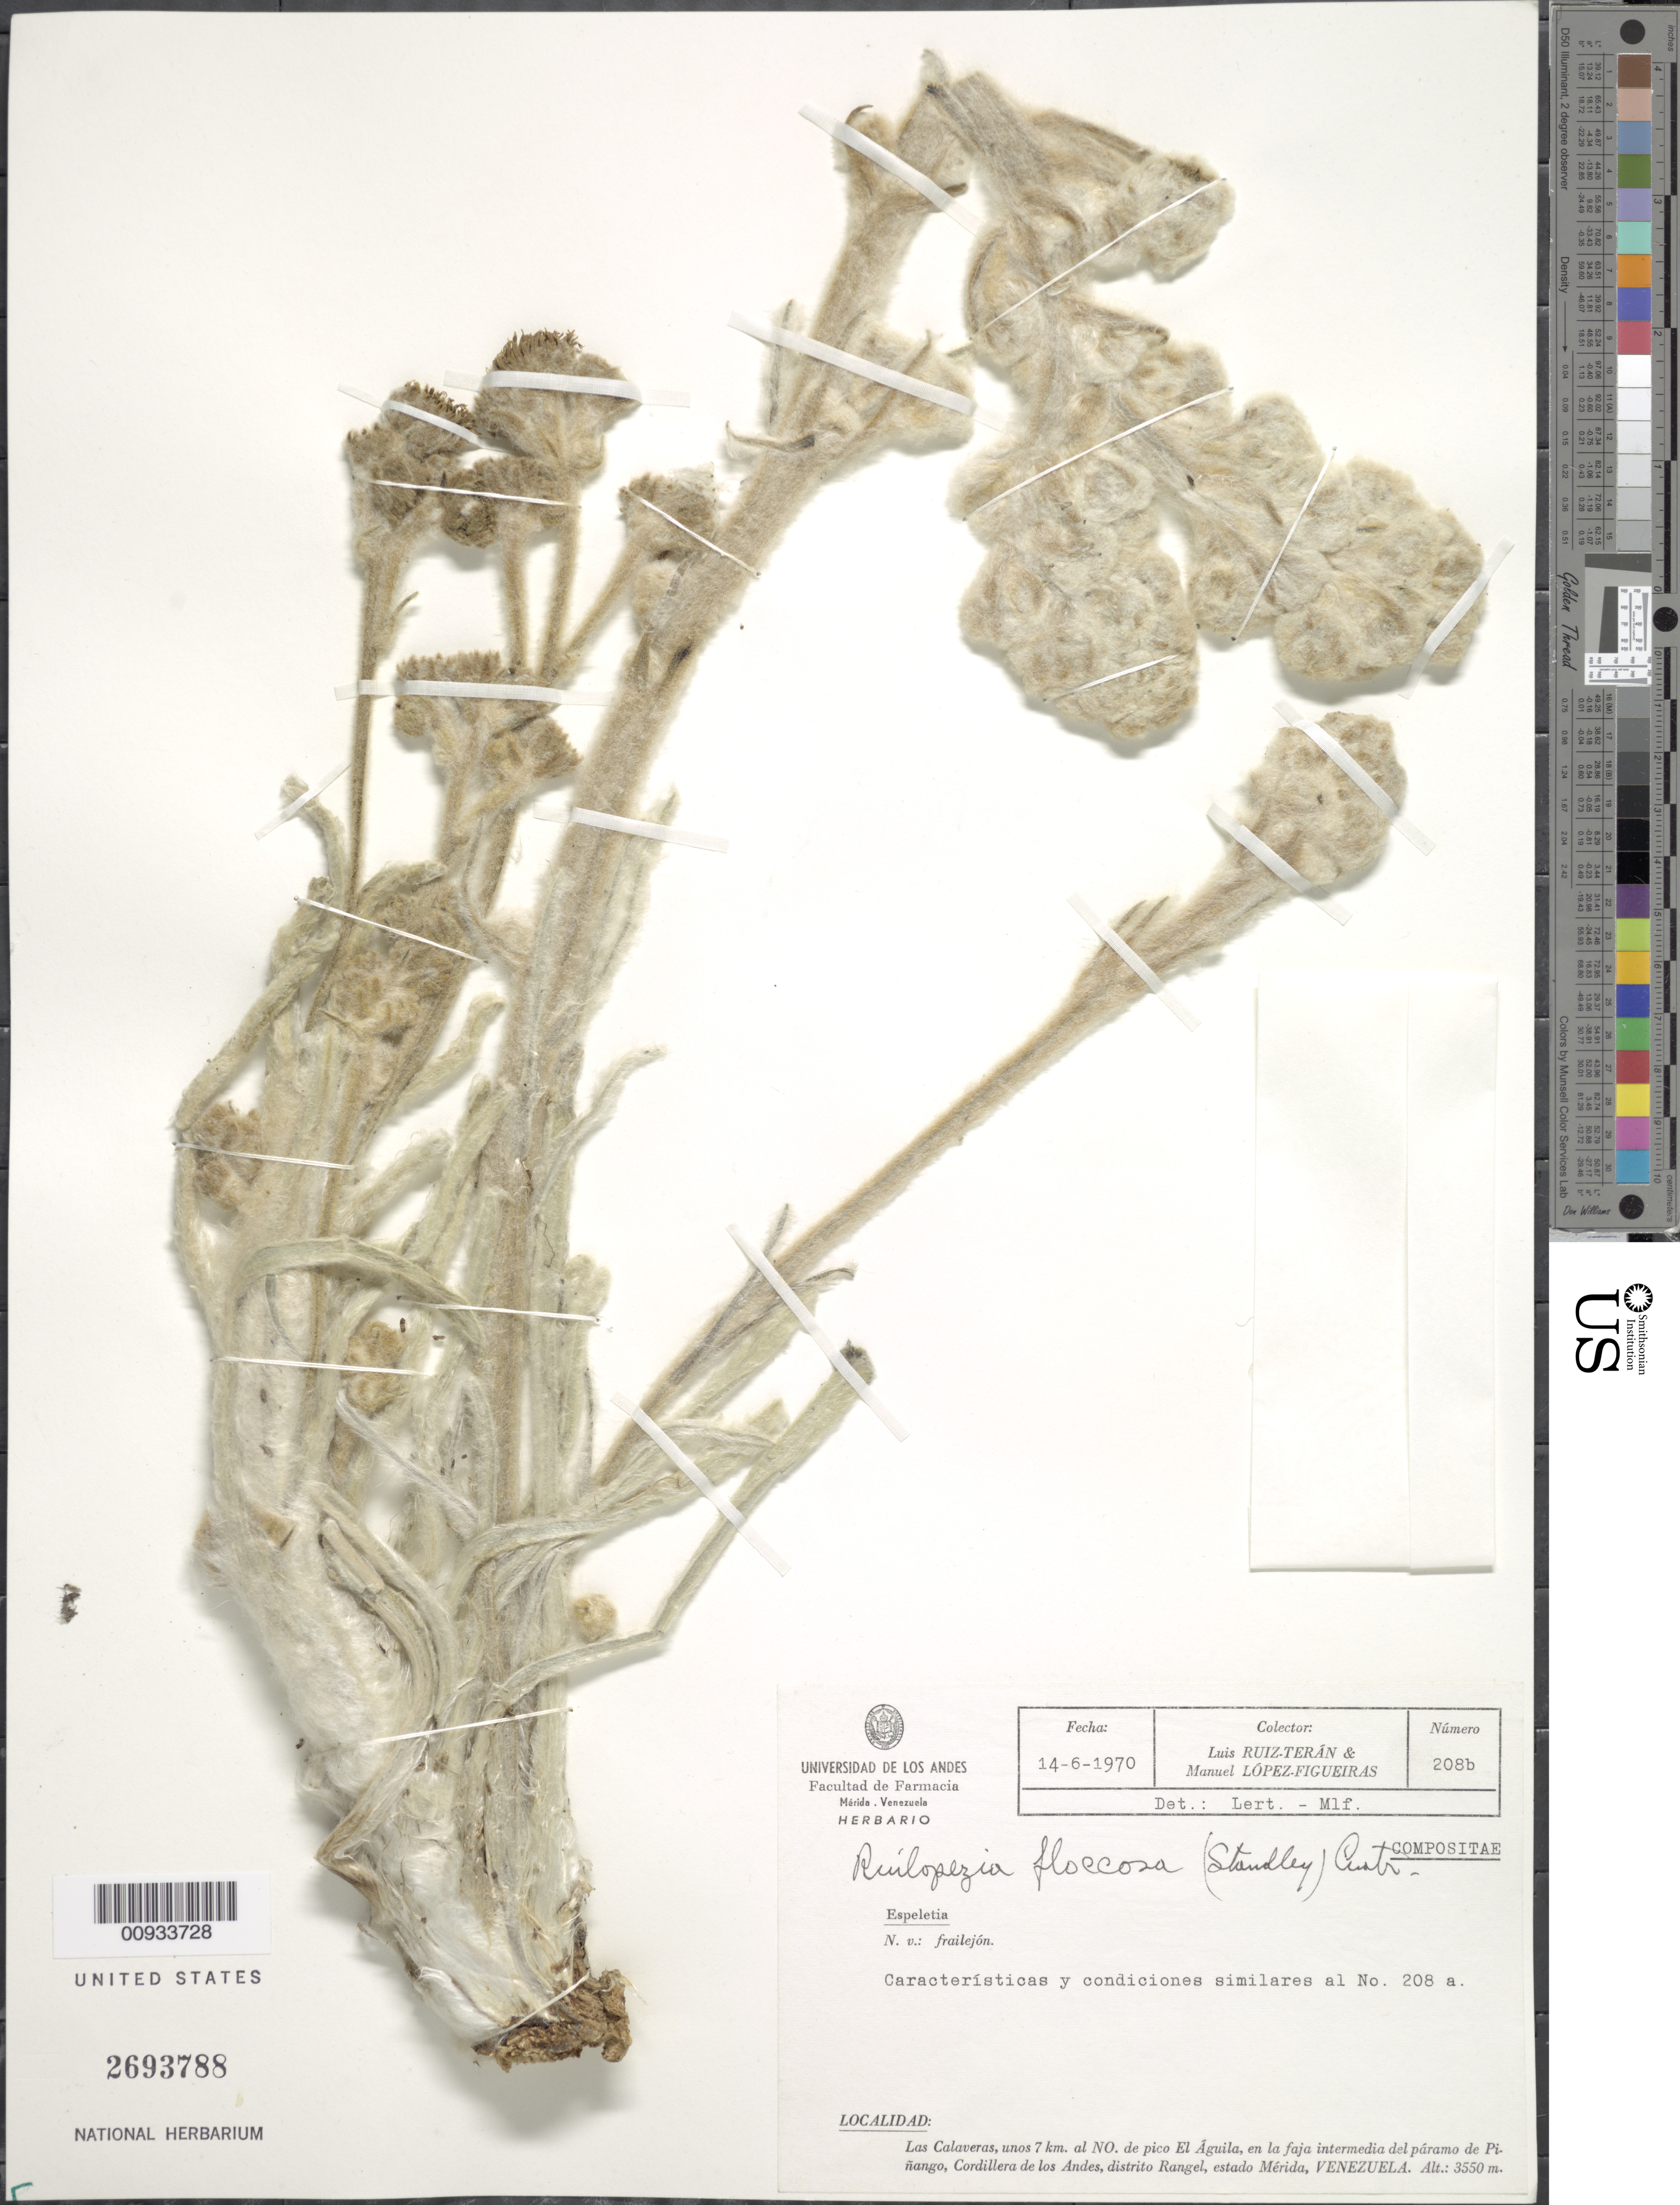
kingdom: Plantae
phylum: Tracheophyta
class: Magnoliopsida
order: Asterales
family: Asteraceae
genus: Ruilopezia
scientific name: Ruilopezia floccosa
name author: (Standl.) Cuatrec.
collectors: L. Teran & M. López Figueiras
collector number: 208b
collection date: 1970-06-14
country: Venezuela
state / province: Mérida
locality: Las Calaveras, unos 7 km al NO de pico El Aguila, en la faja intermedia del paramo de Pinango, Cordillera de Los Andes, Distrito Rangel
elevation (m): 3550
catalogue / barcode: US 2693788